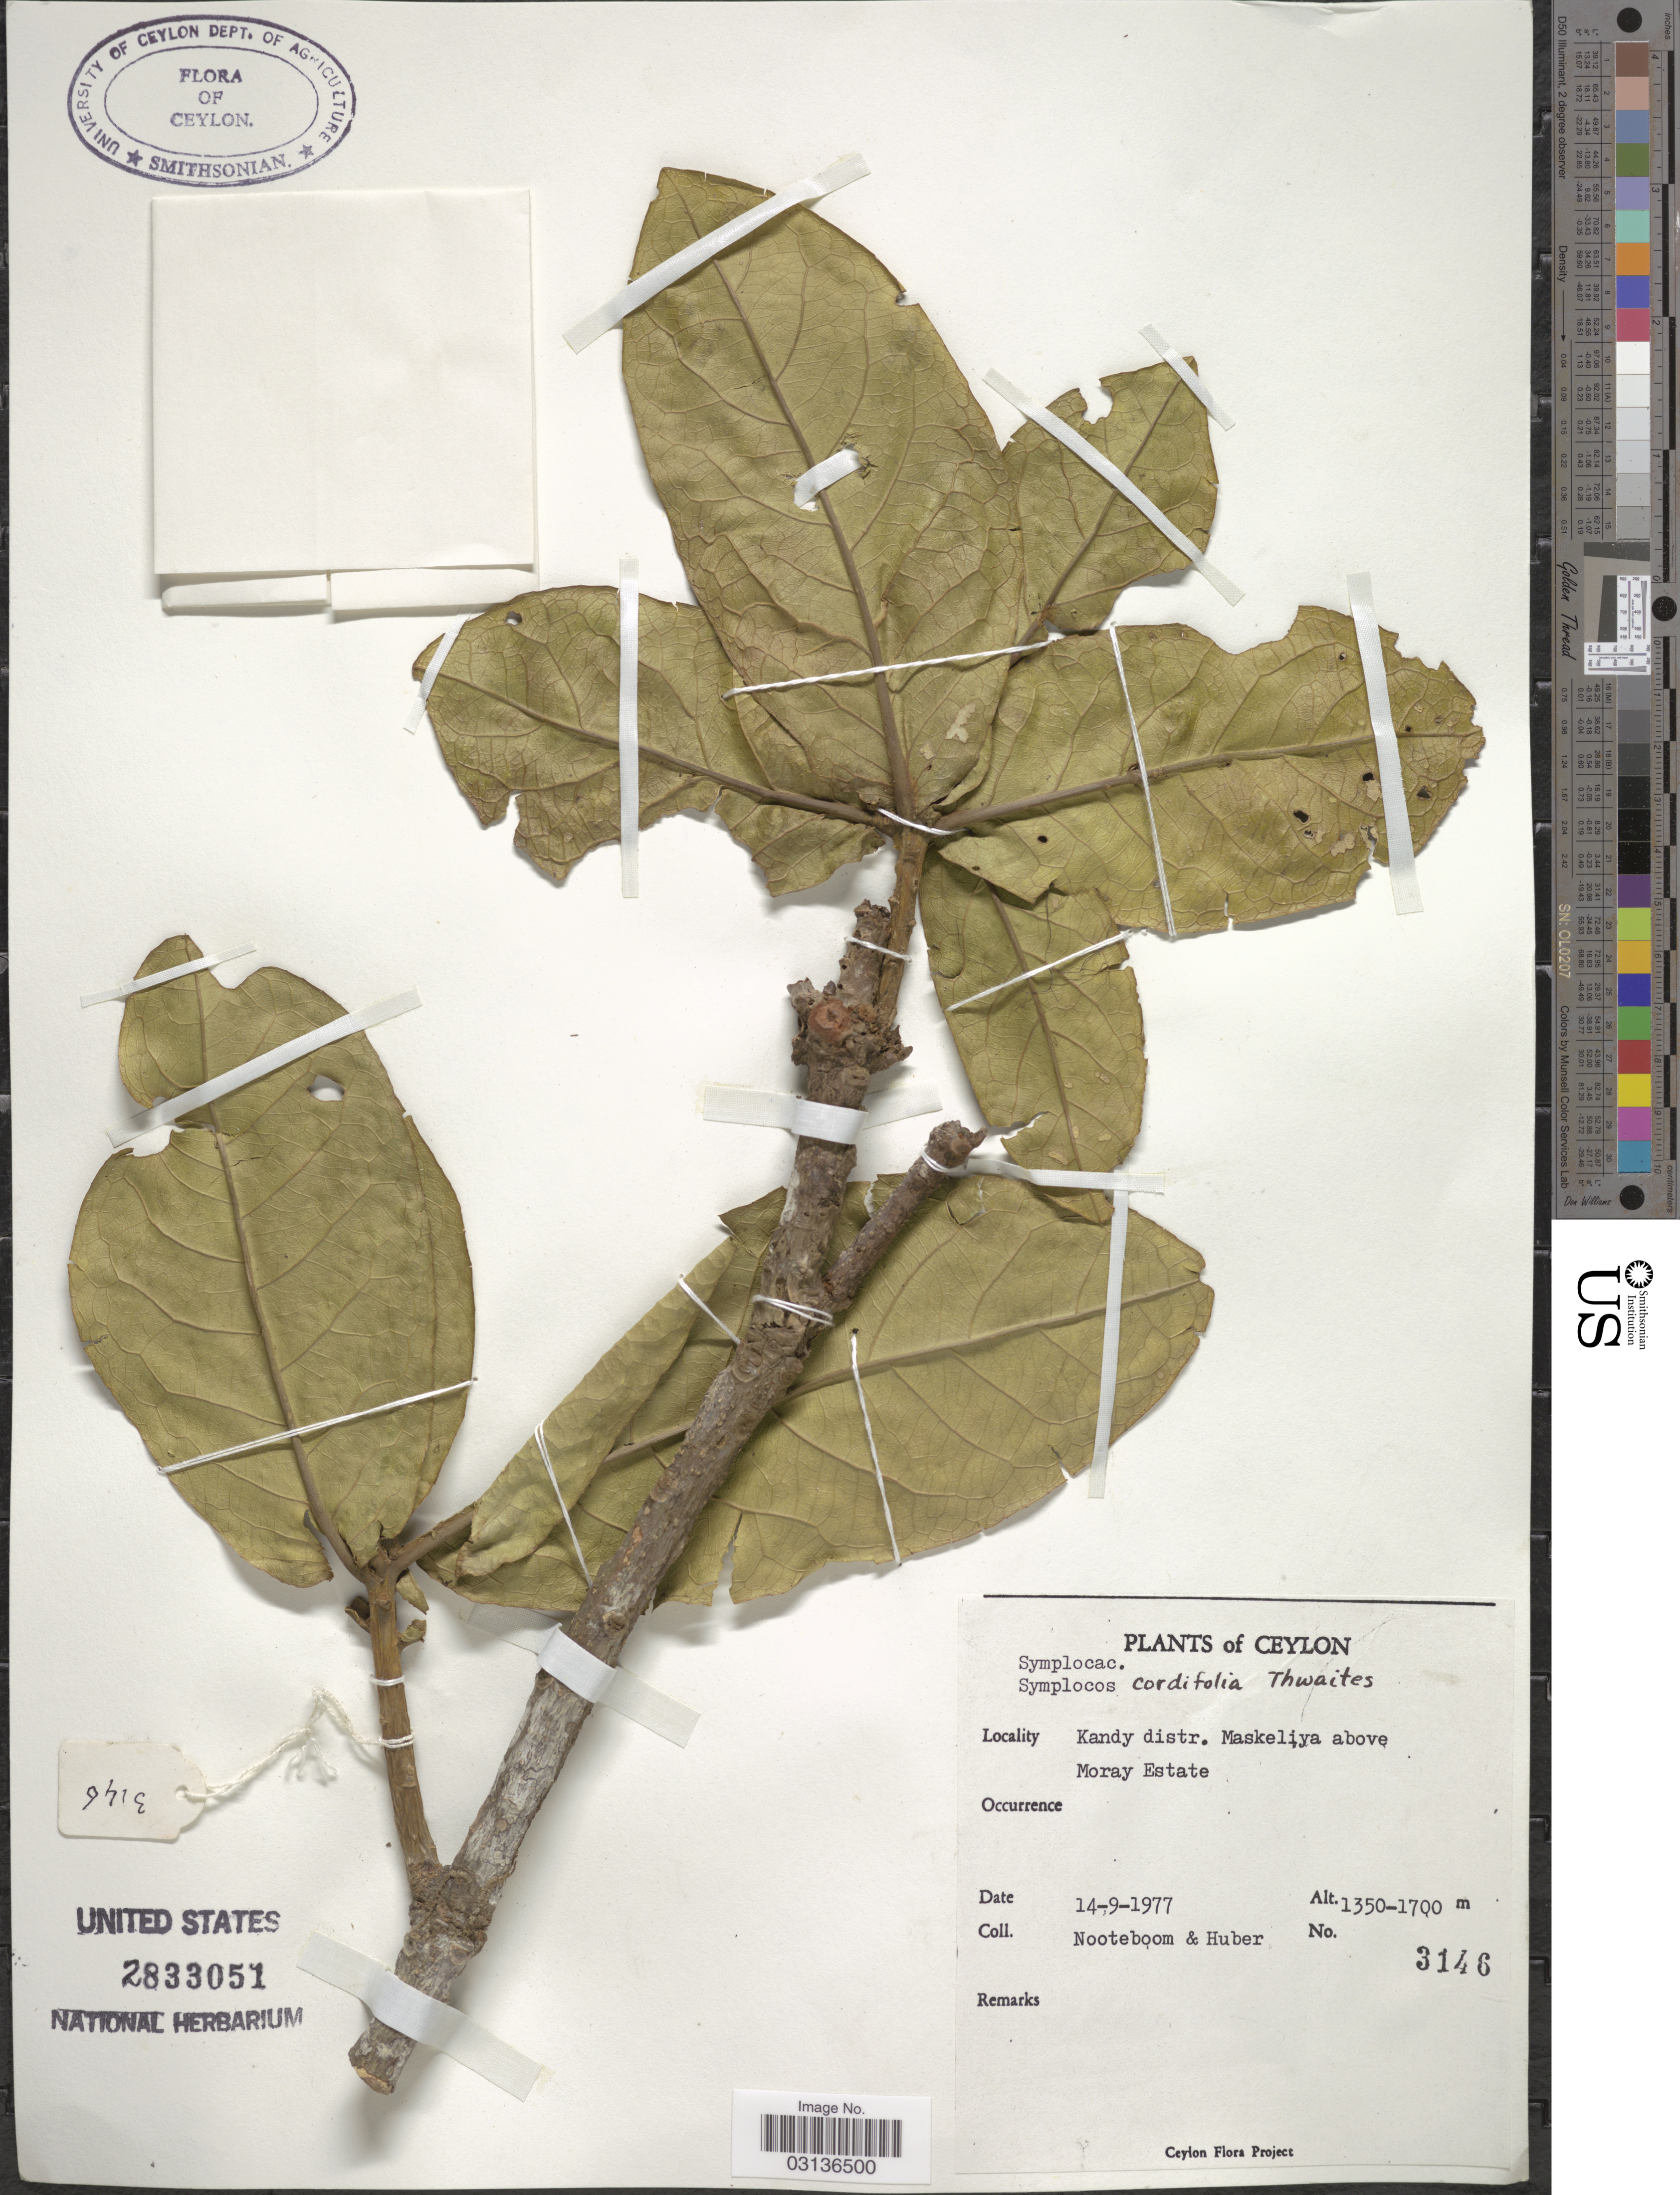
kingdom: Plantae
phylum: Tracheophyta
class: Magnoliopsida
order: Ericales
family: Symplocaceae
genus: Symplocos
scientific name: Symplocos cordifolia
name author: Thwaites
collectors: Nooteboom, -- & Huber, --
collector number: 3146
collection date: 1977-09-14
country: Sri Lanka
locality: Ceylon. Kandy distr. Maskeliya above Moray Estate.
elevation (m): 1350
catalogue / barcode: US 2833051